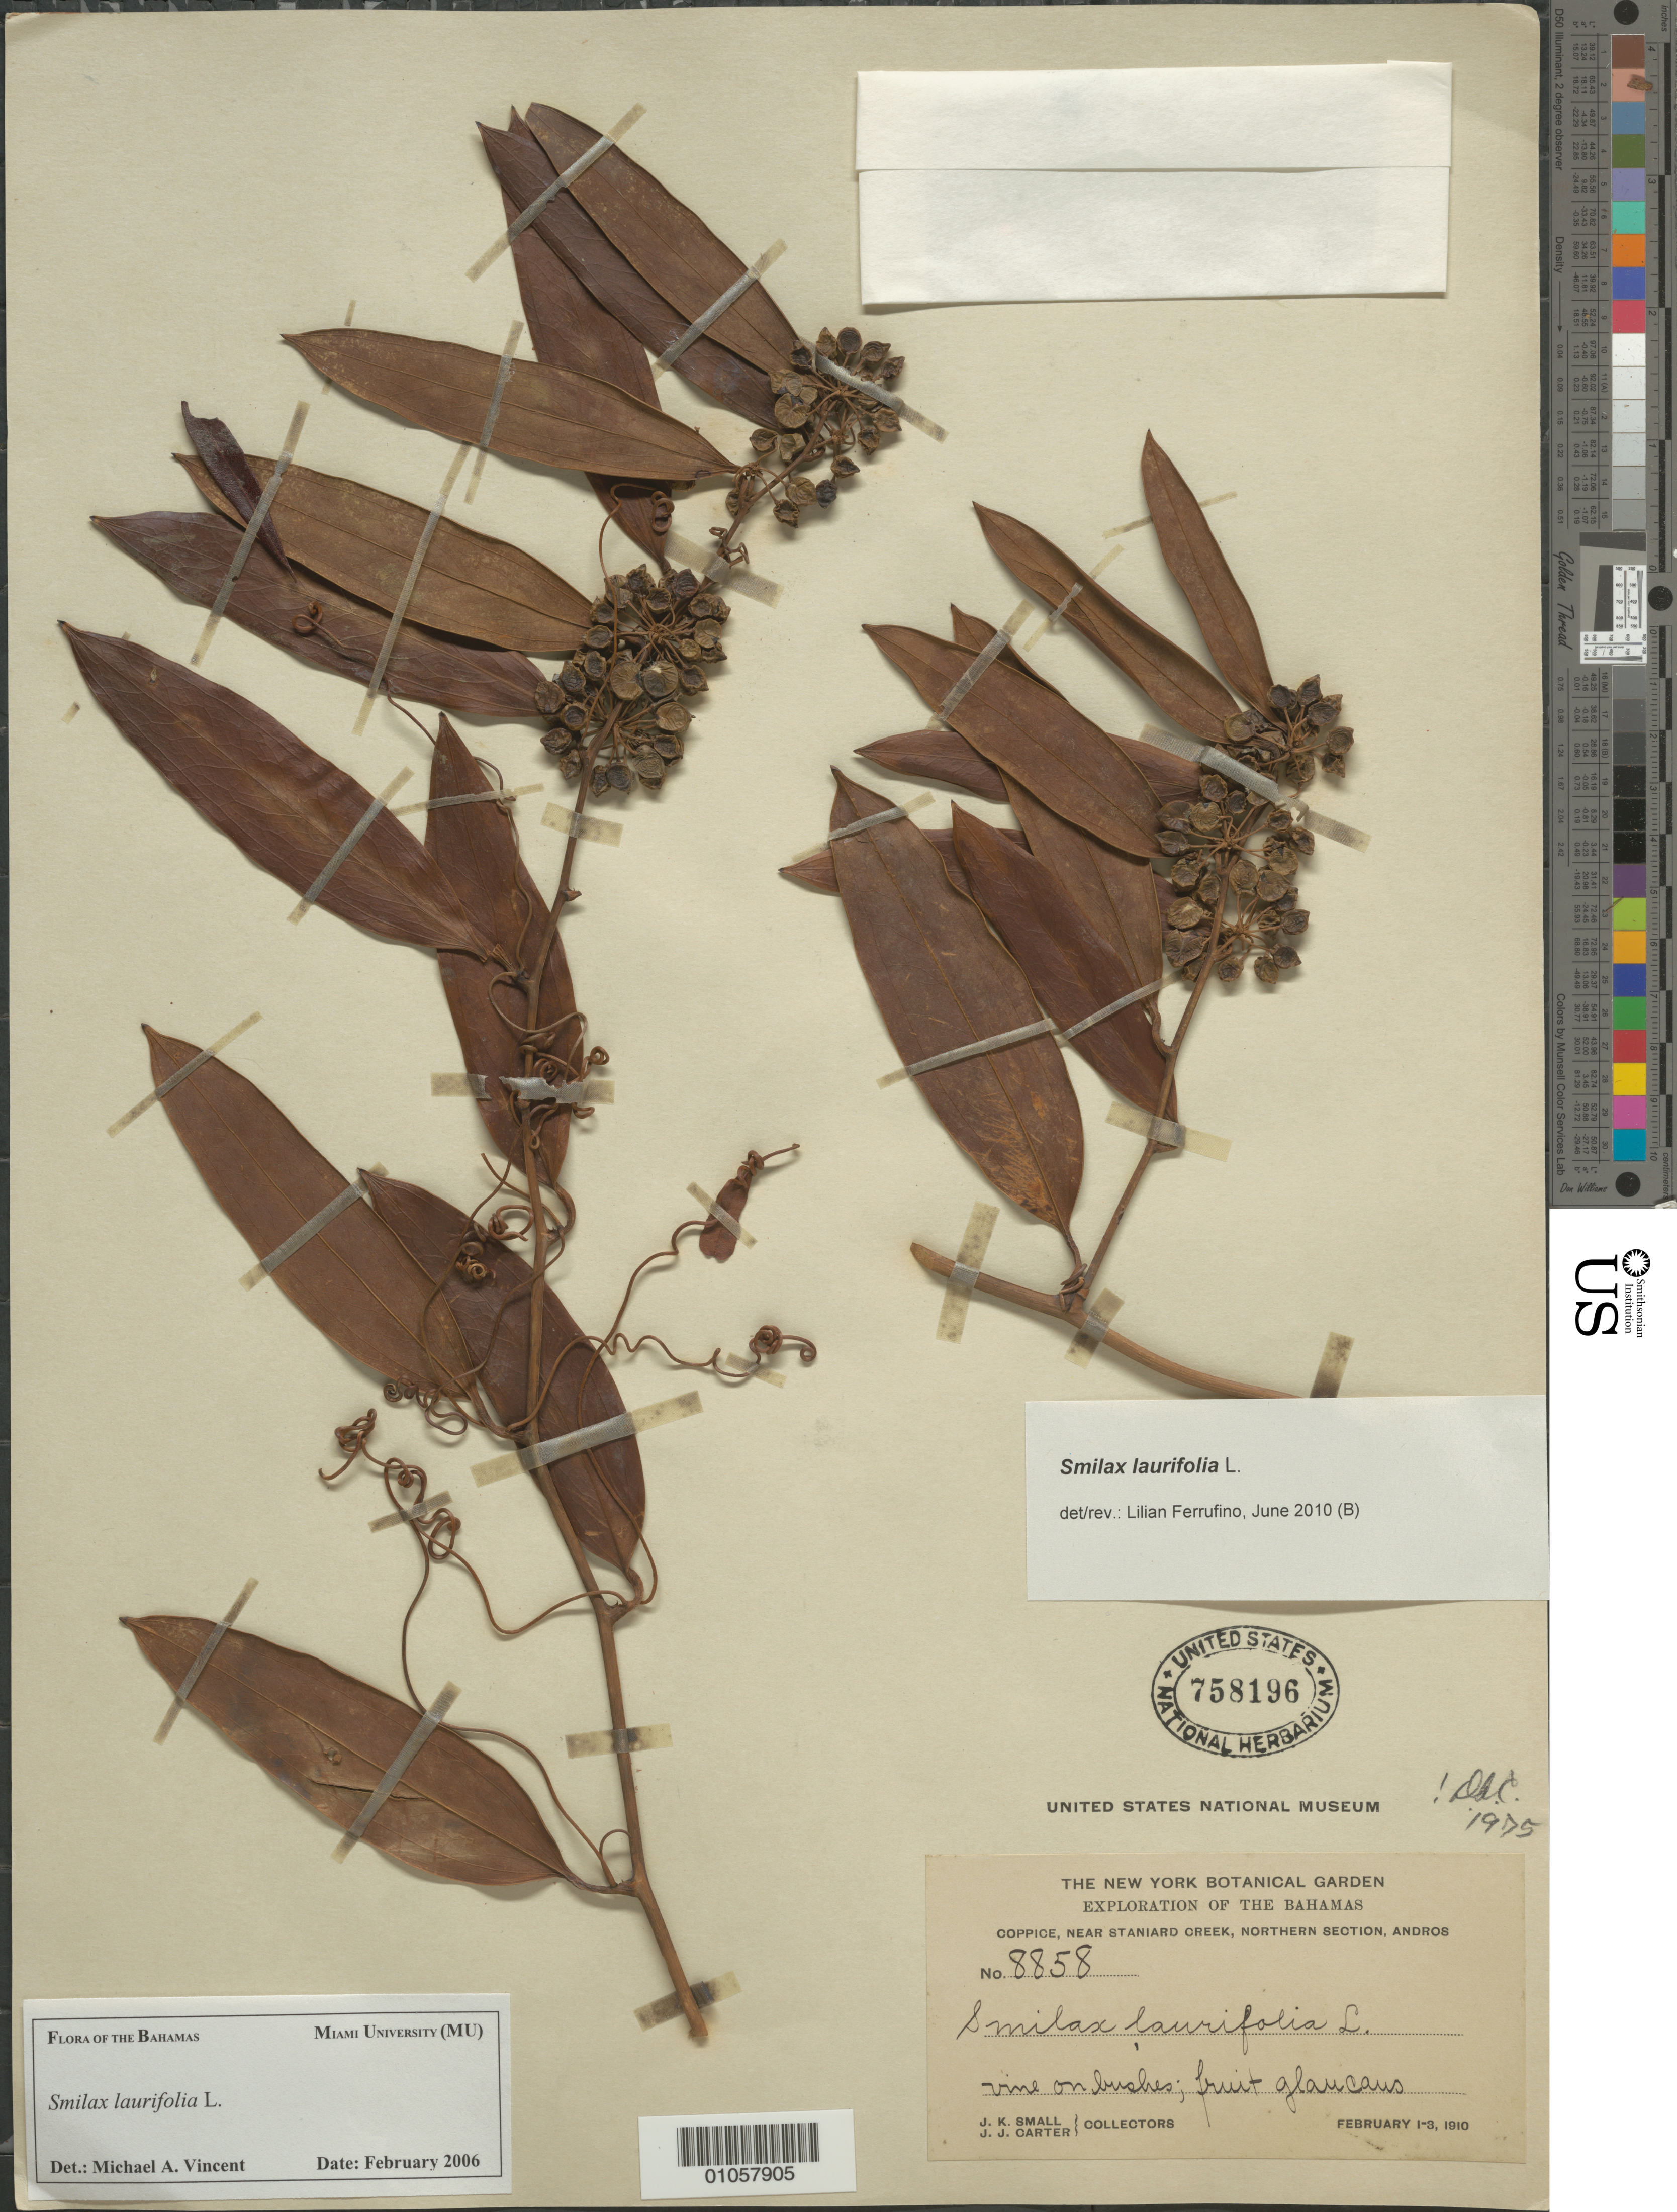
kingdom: Plantae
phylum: Tracheophyta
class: Liliopsida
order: Liliales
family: Smilacaceae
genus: Smilax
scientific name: Smilax laurifolia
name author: L.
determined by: Ferrufino, L., (USJ), Herbario Universidad de Costa Rica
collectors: J. K. Small & J. J. Carter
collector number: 8858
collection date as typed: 01 Feb 1910 to 03 Feb 1910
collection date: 1910-02-01/1910-02-03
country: Bahamas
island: Andros I.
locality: Northern Section, near Staniard Creek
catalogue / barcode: US 758196